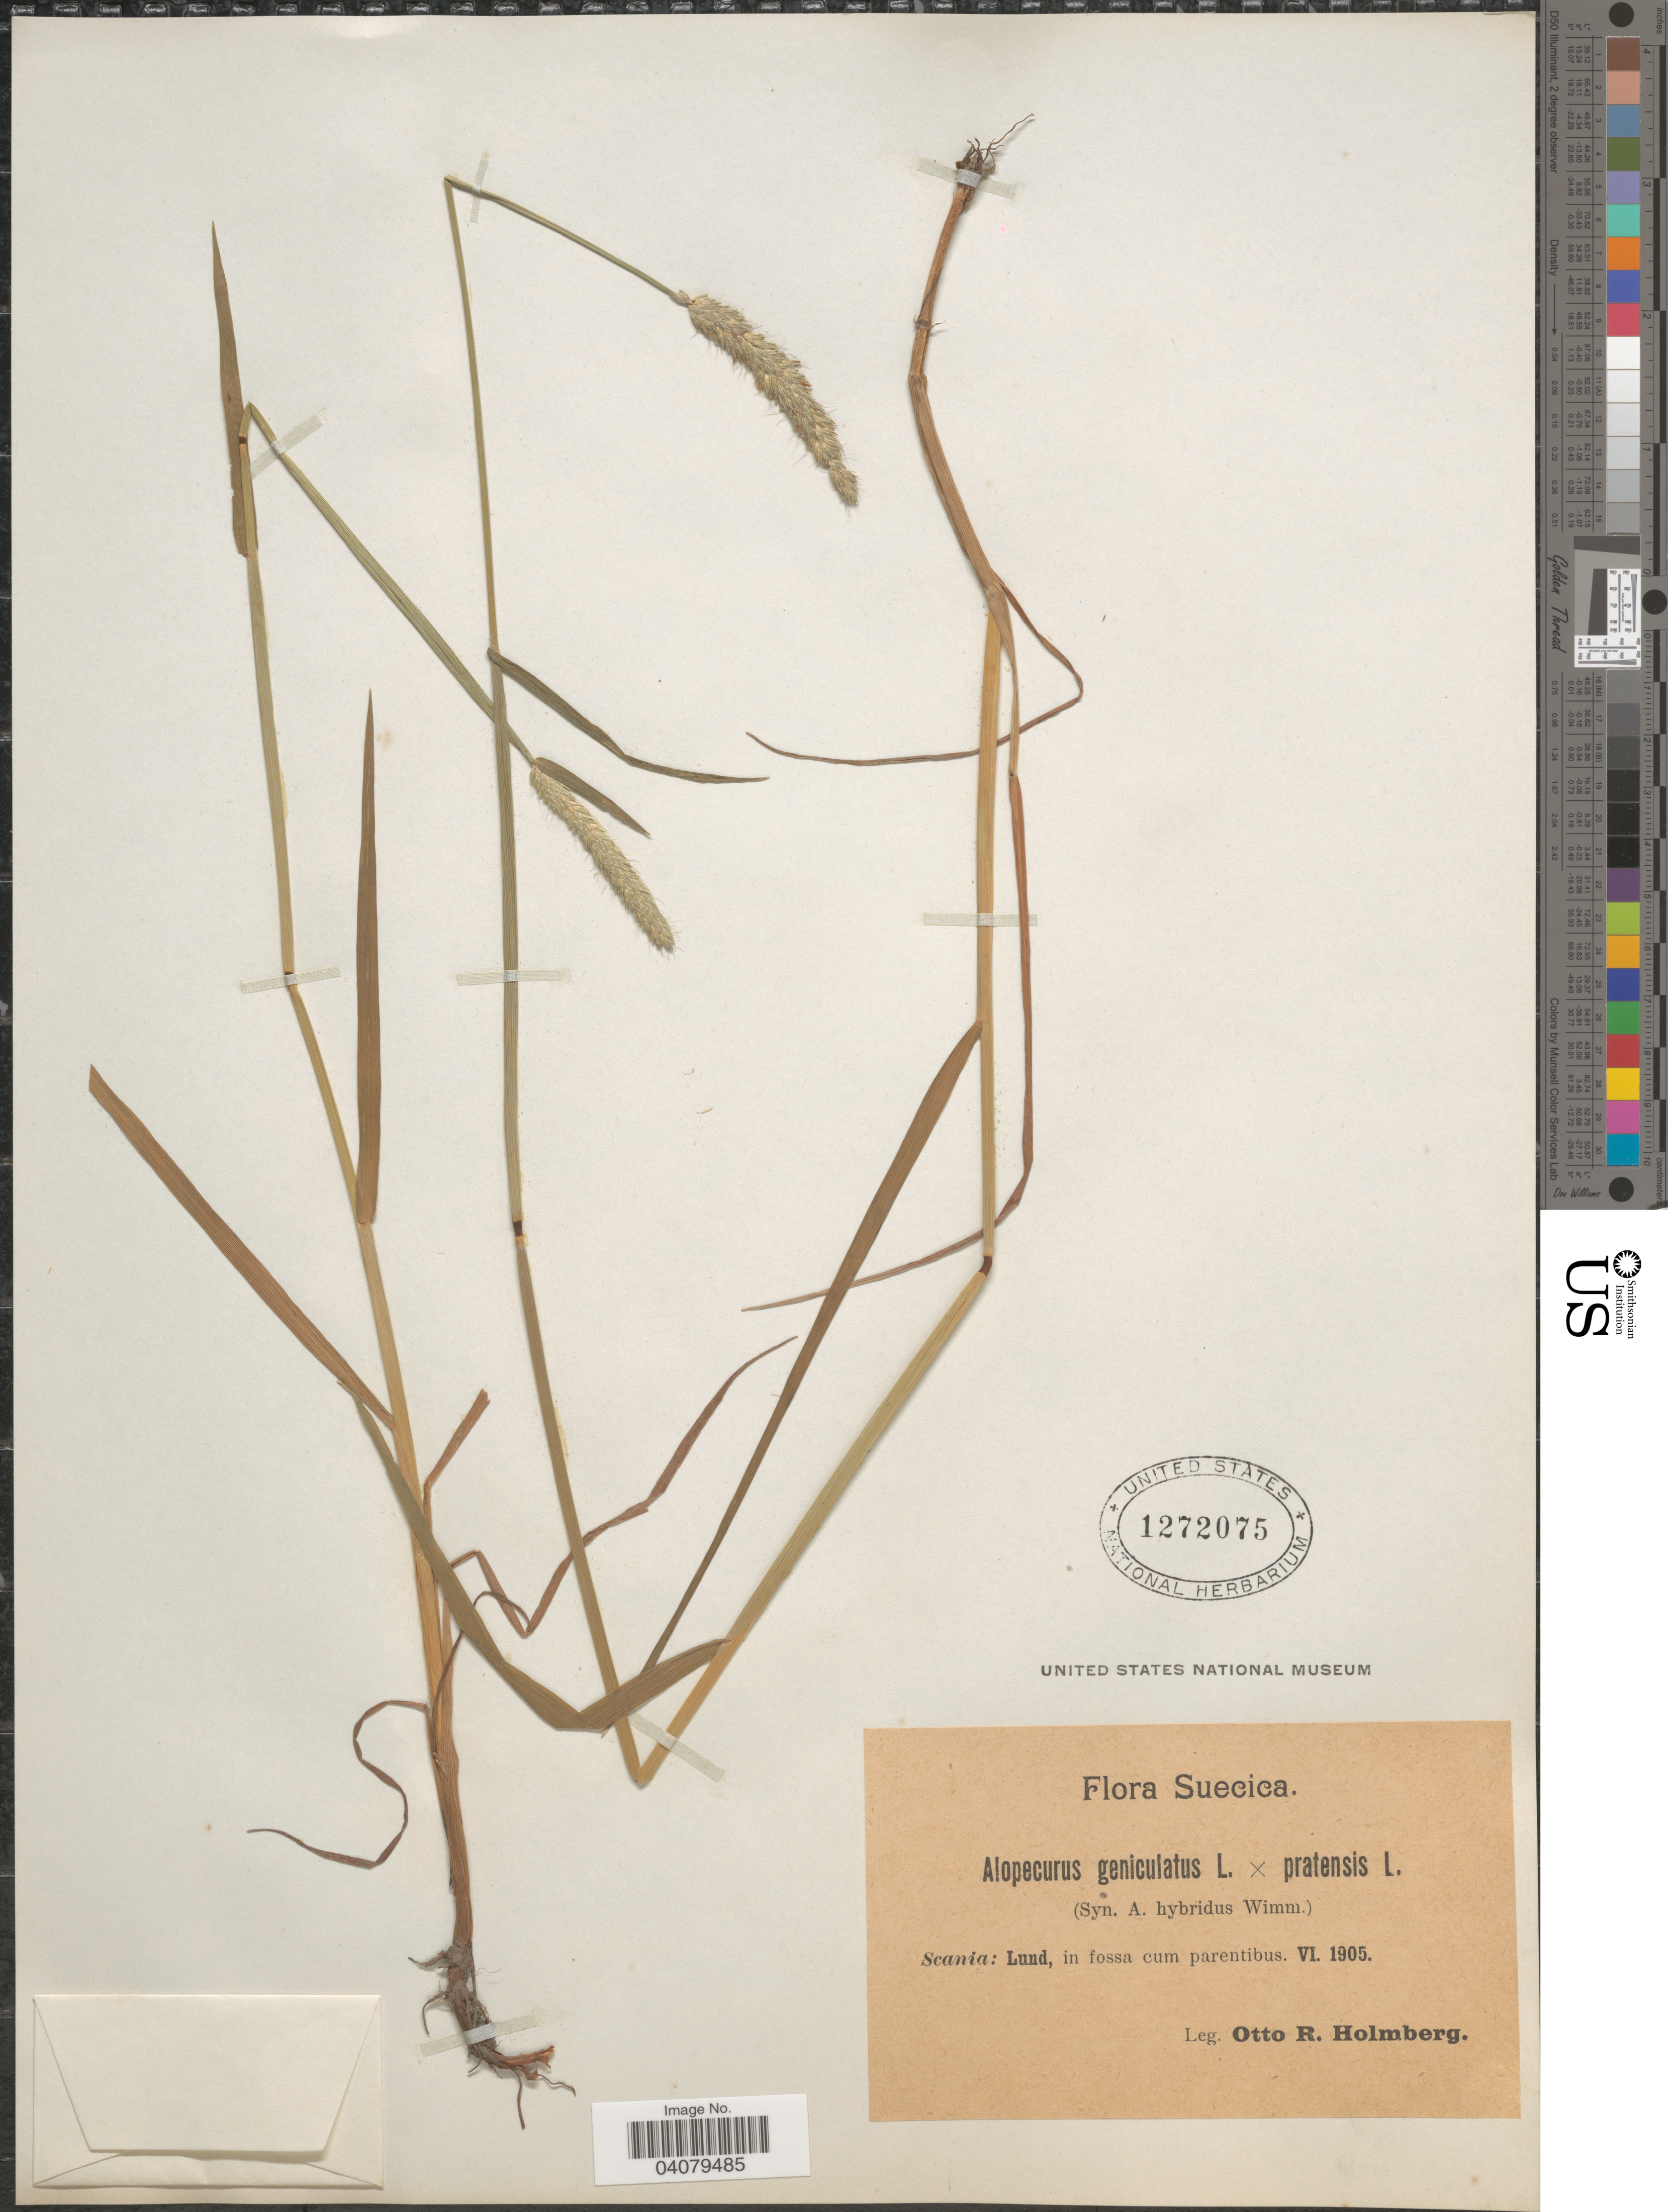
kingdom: Plantae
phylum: Tracheophyta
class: Liliopsida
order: Poales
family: Poaceae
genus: Alopecurus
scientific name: Alopecurus geniculatus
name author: L.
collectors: O. Holmberg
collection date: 1905-06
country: Sweden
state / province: Skåne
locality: Suecica. Scania: Lund, in fossa cum parentibus.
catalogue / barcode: US 1272075